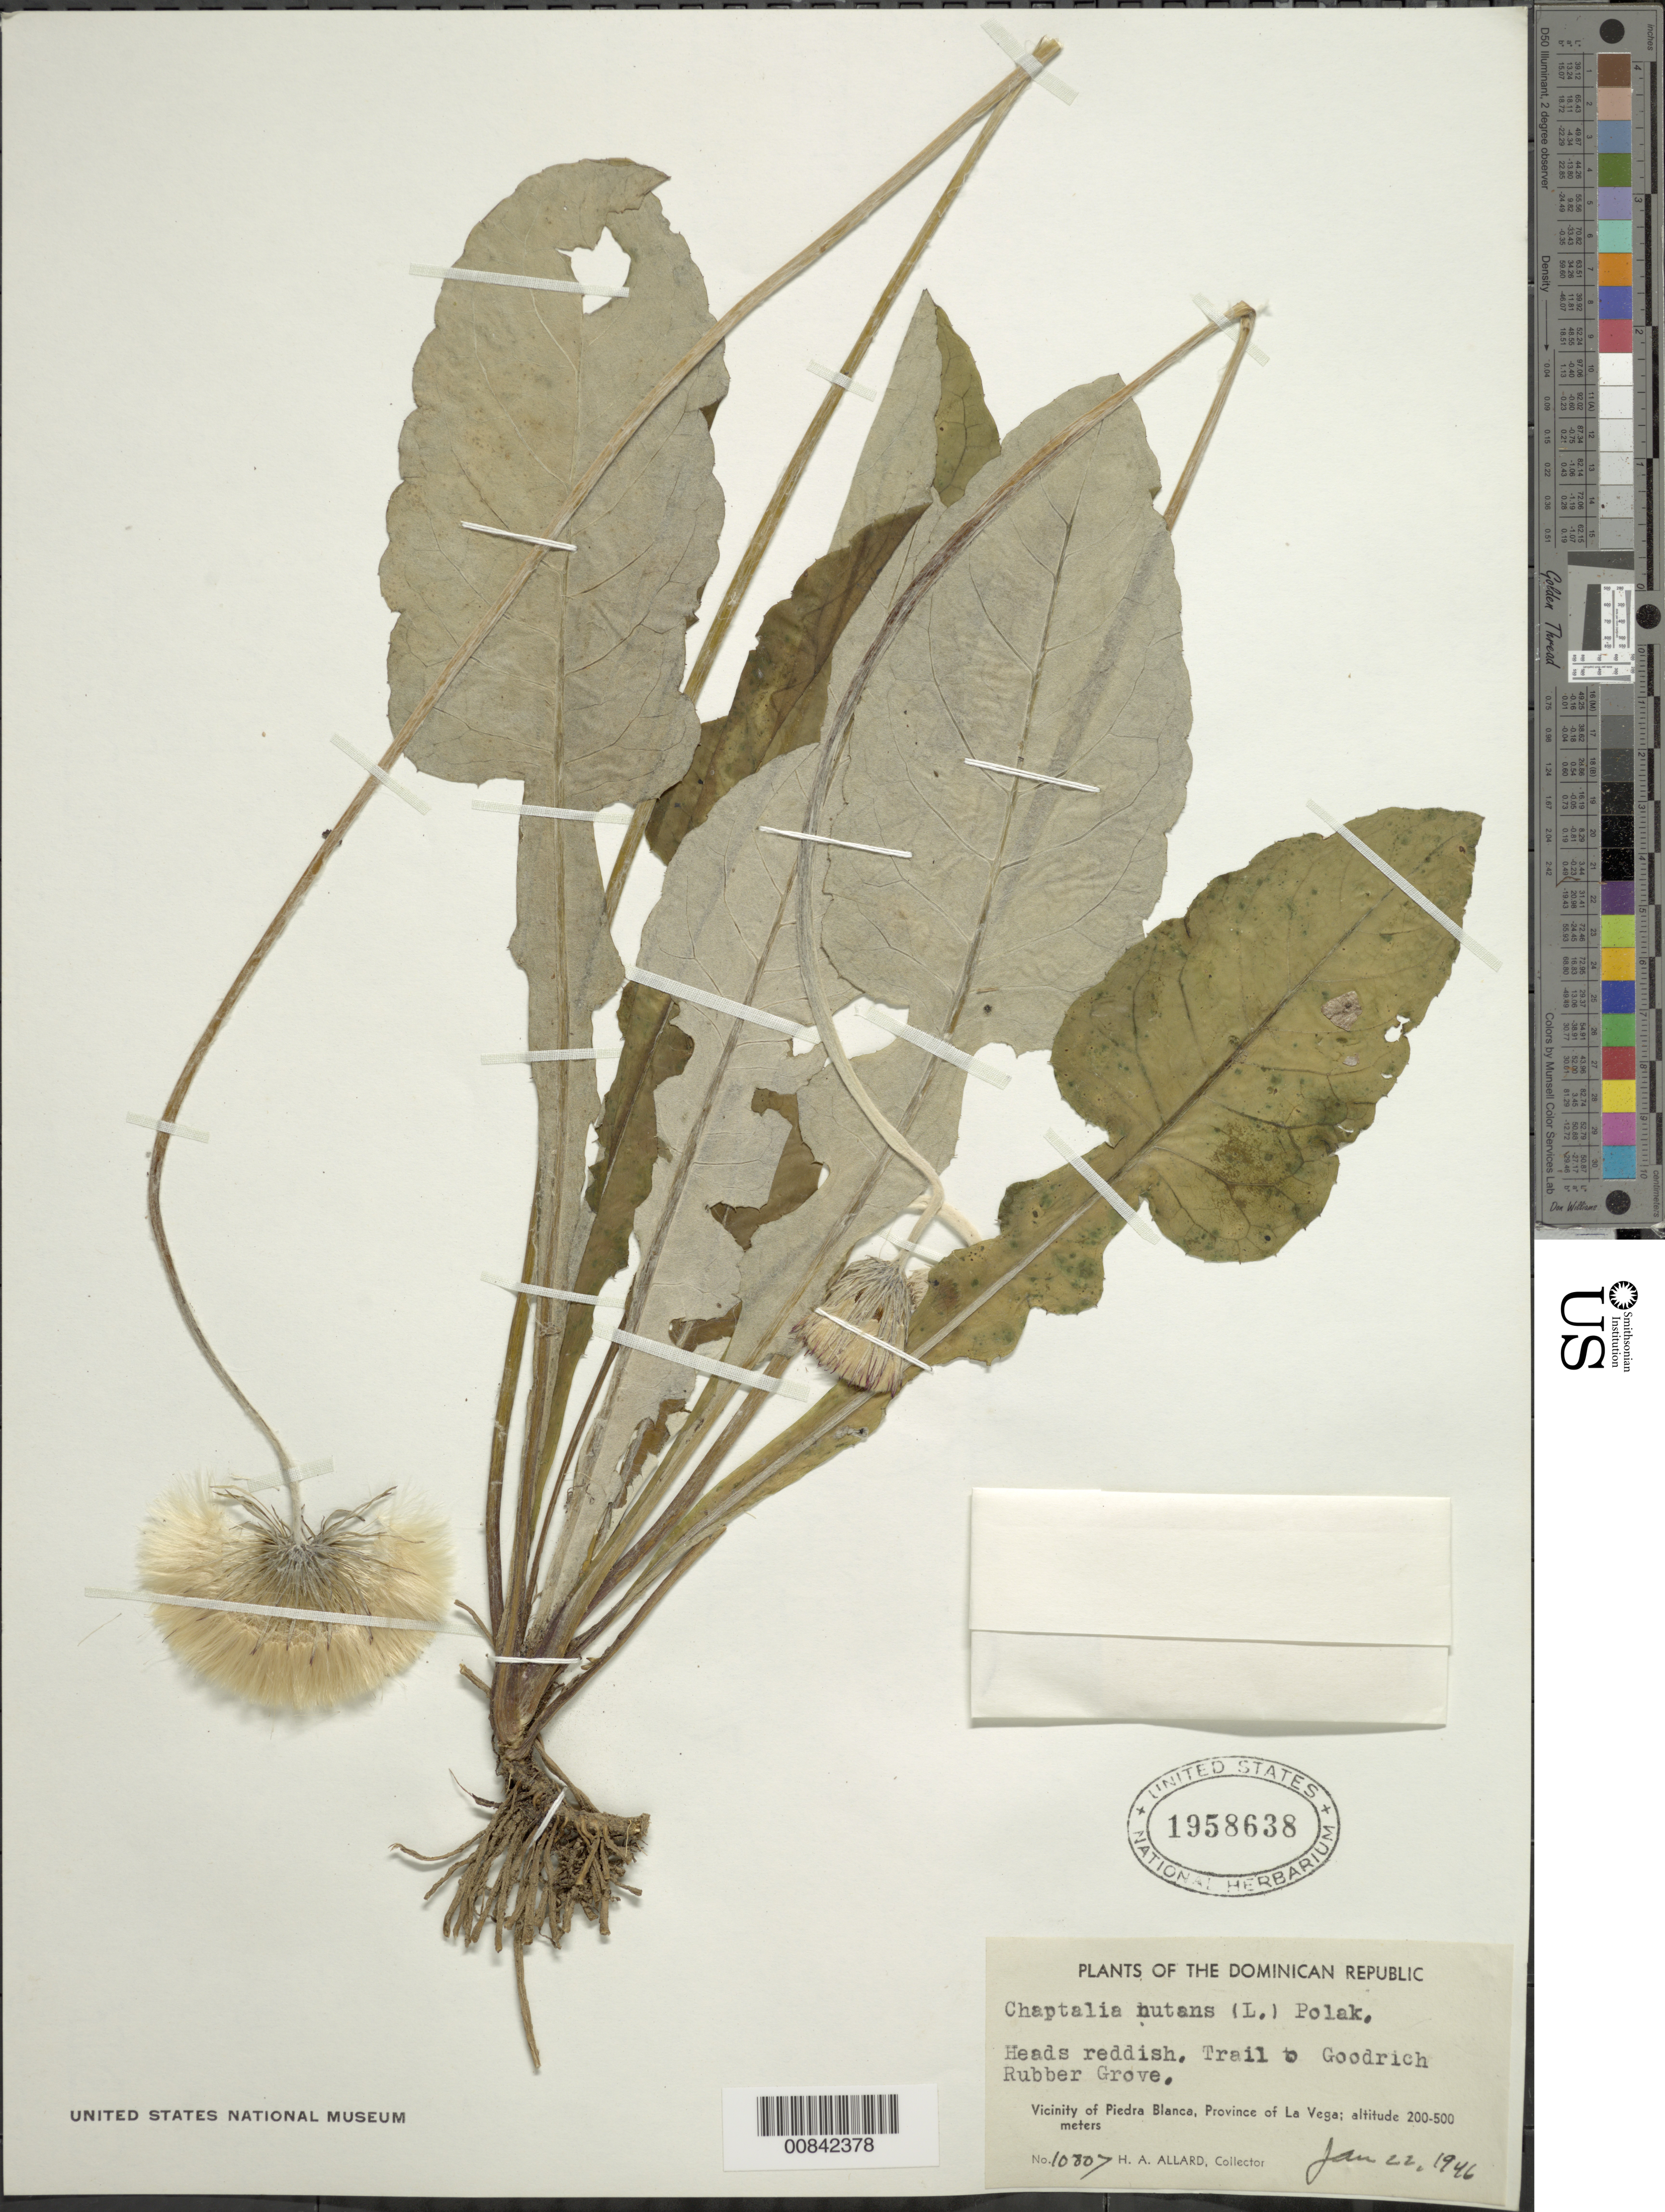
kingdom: Plantae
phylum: Tracheophyta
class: Magnoliopsida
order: Asterales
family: Asteraceae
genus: Chaptalia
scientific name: Chaptalia nutans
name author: (L.) Pol.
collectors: H. A. Allard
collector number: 10807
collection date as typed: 22 Jan 1946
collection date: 1946-01-22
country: Dominican Republic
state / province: La Vega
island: Hispaniola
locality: Vicinity of Piedra Blanca, trail to Goodrich Rubber Grove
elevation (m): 200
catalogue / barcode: US 1958638